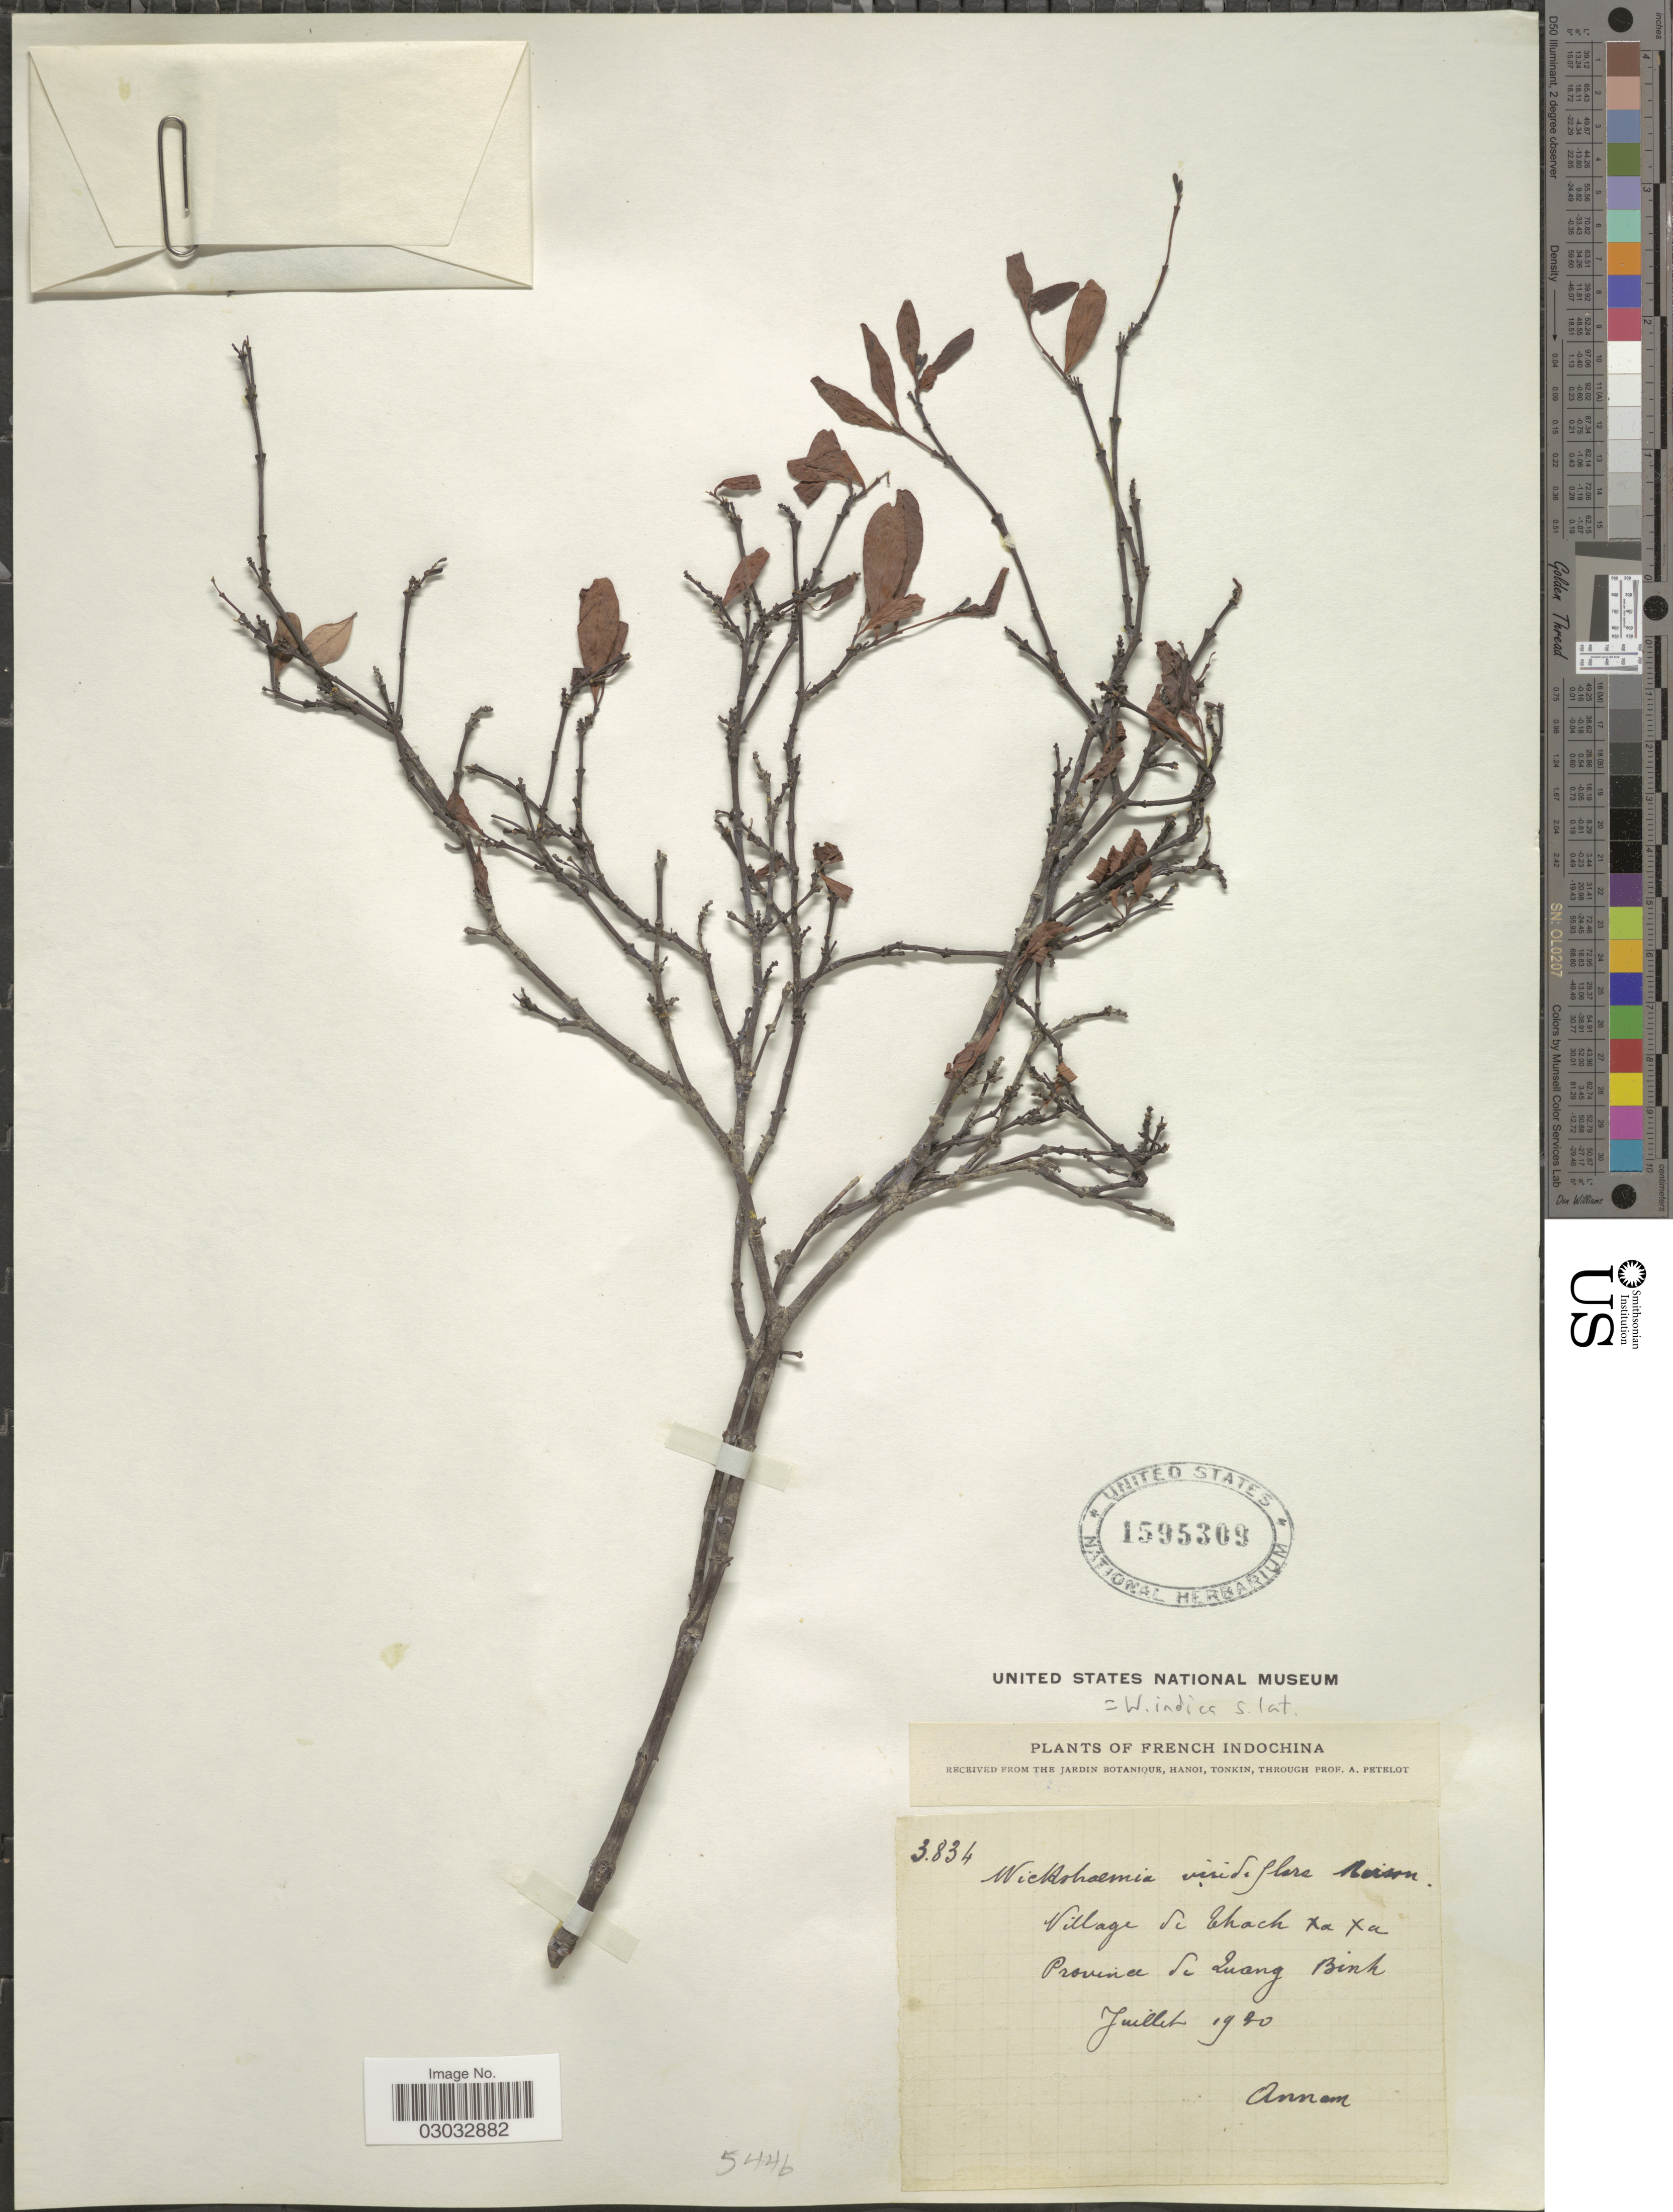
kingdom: Plantae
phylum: Tracheophyta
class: Magnoliopsida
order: Malvales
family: Thymelaeaceae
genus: Wikstroemia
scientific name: Wikstroemia indica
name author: (L.) C.A. Mey.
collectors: A. Petelot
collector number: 3834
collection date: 1930-07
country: Vietnam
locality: Village de Chach [interpreted] Xa Xa, Provincia de Zuang Binh, Annam.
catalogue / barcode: US 1595309